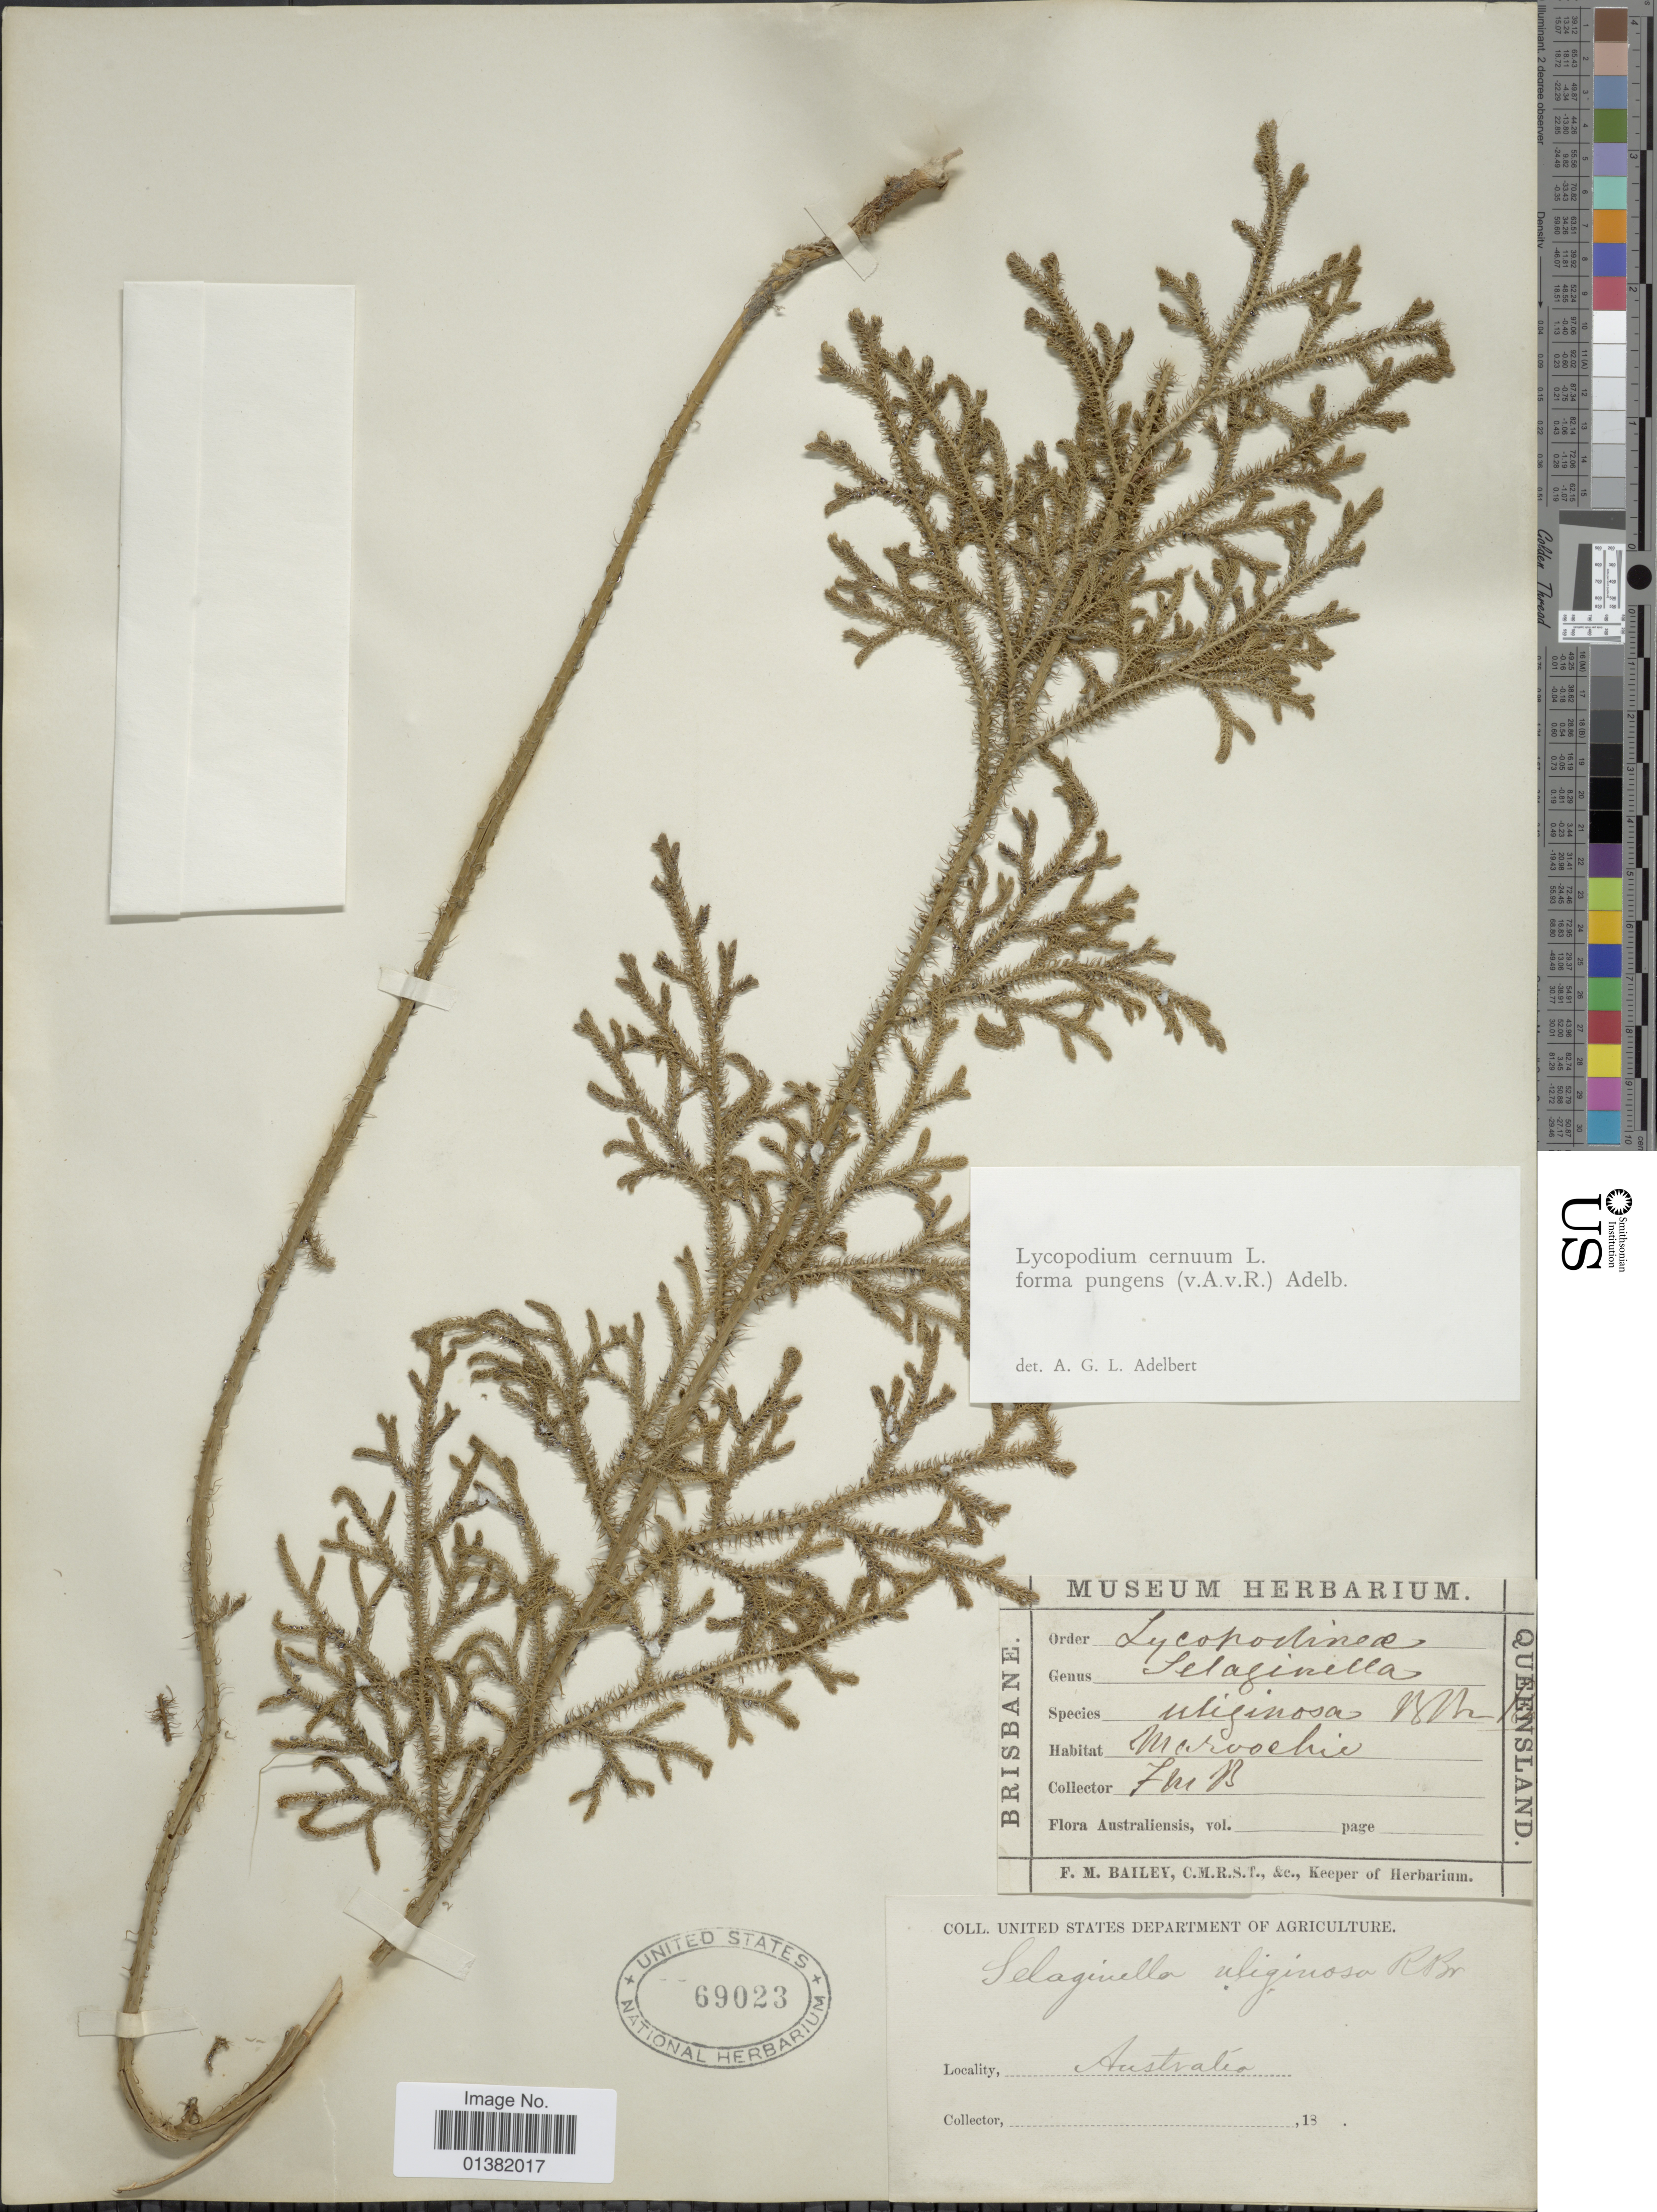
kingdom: Plantae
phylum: Tracheophyta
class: Lycopodiopsida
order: Lycopodiales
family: Lycopodiaceae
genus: Palhinhaea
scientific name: Palhinhaea cernua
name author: (L.) Vasc. & Franco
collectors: F. M. Bailey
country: Australia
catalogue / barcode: US 69023